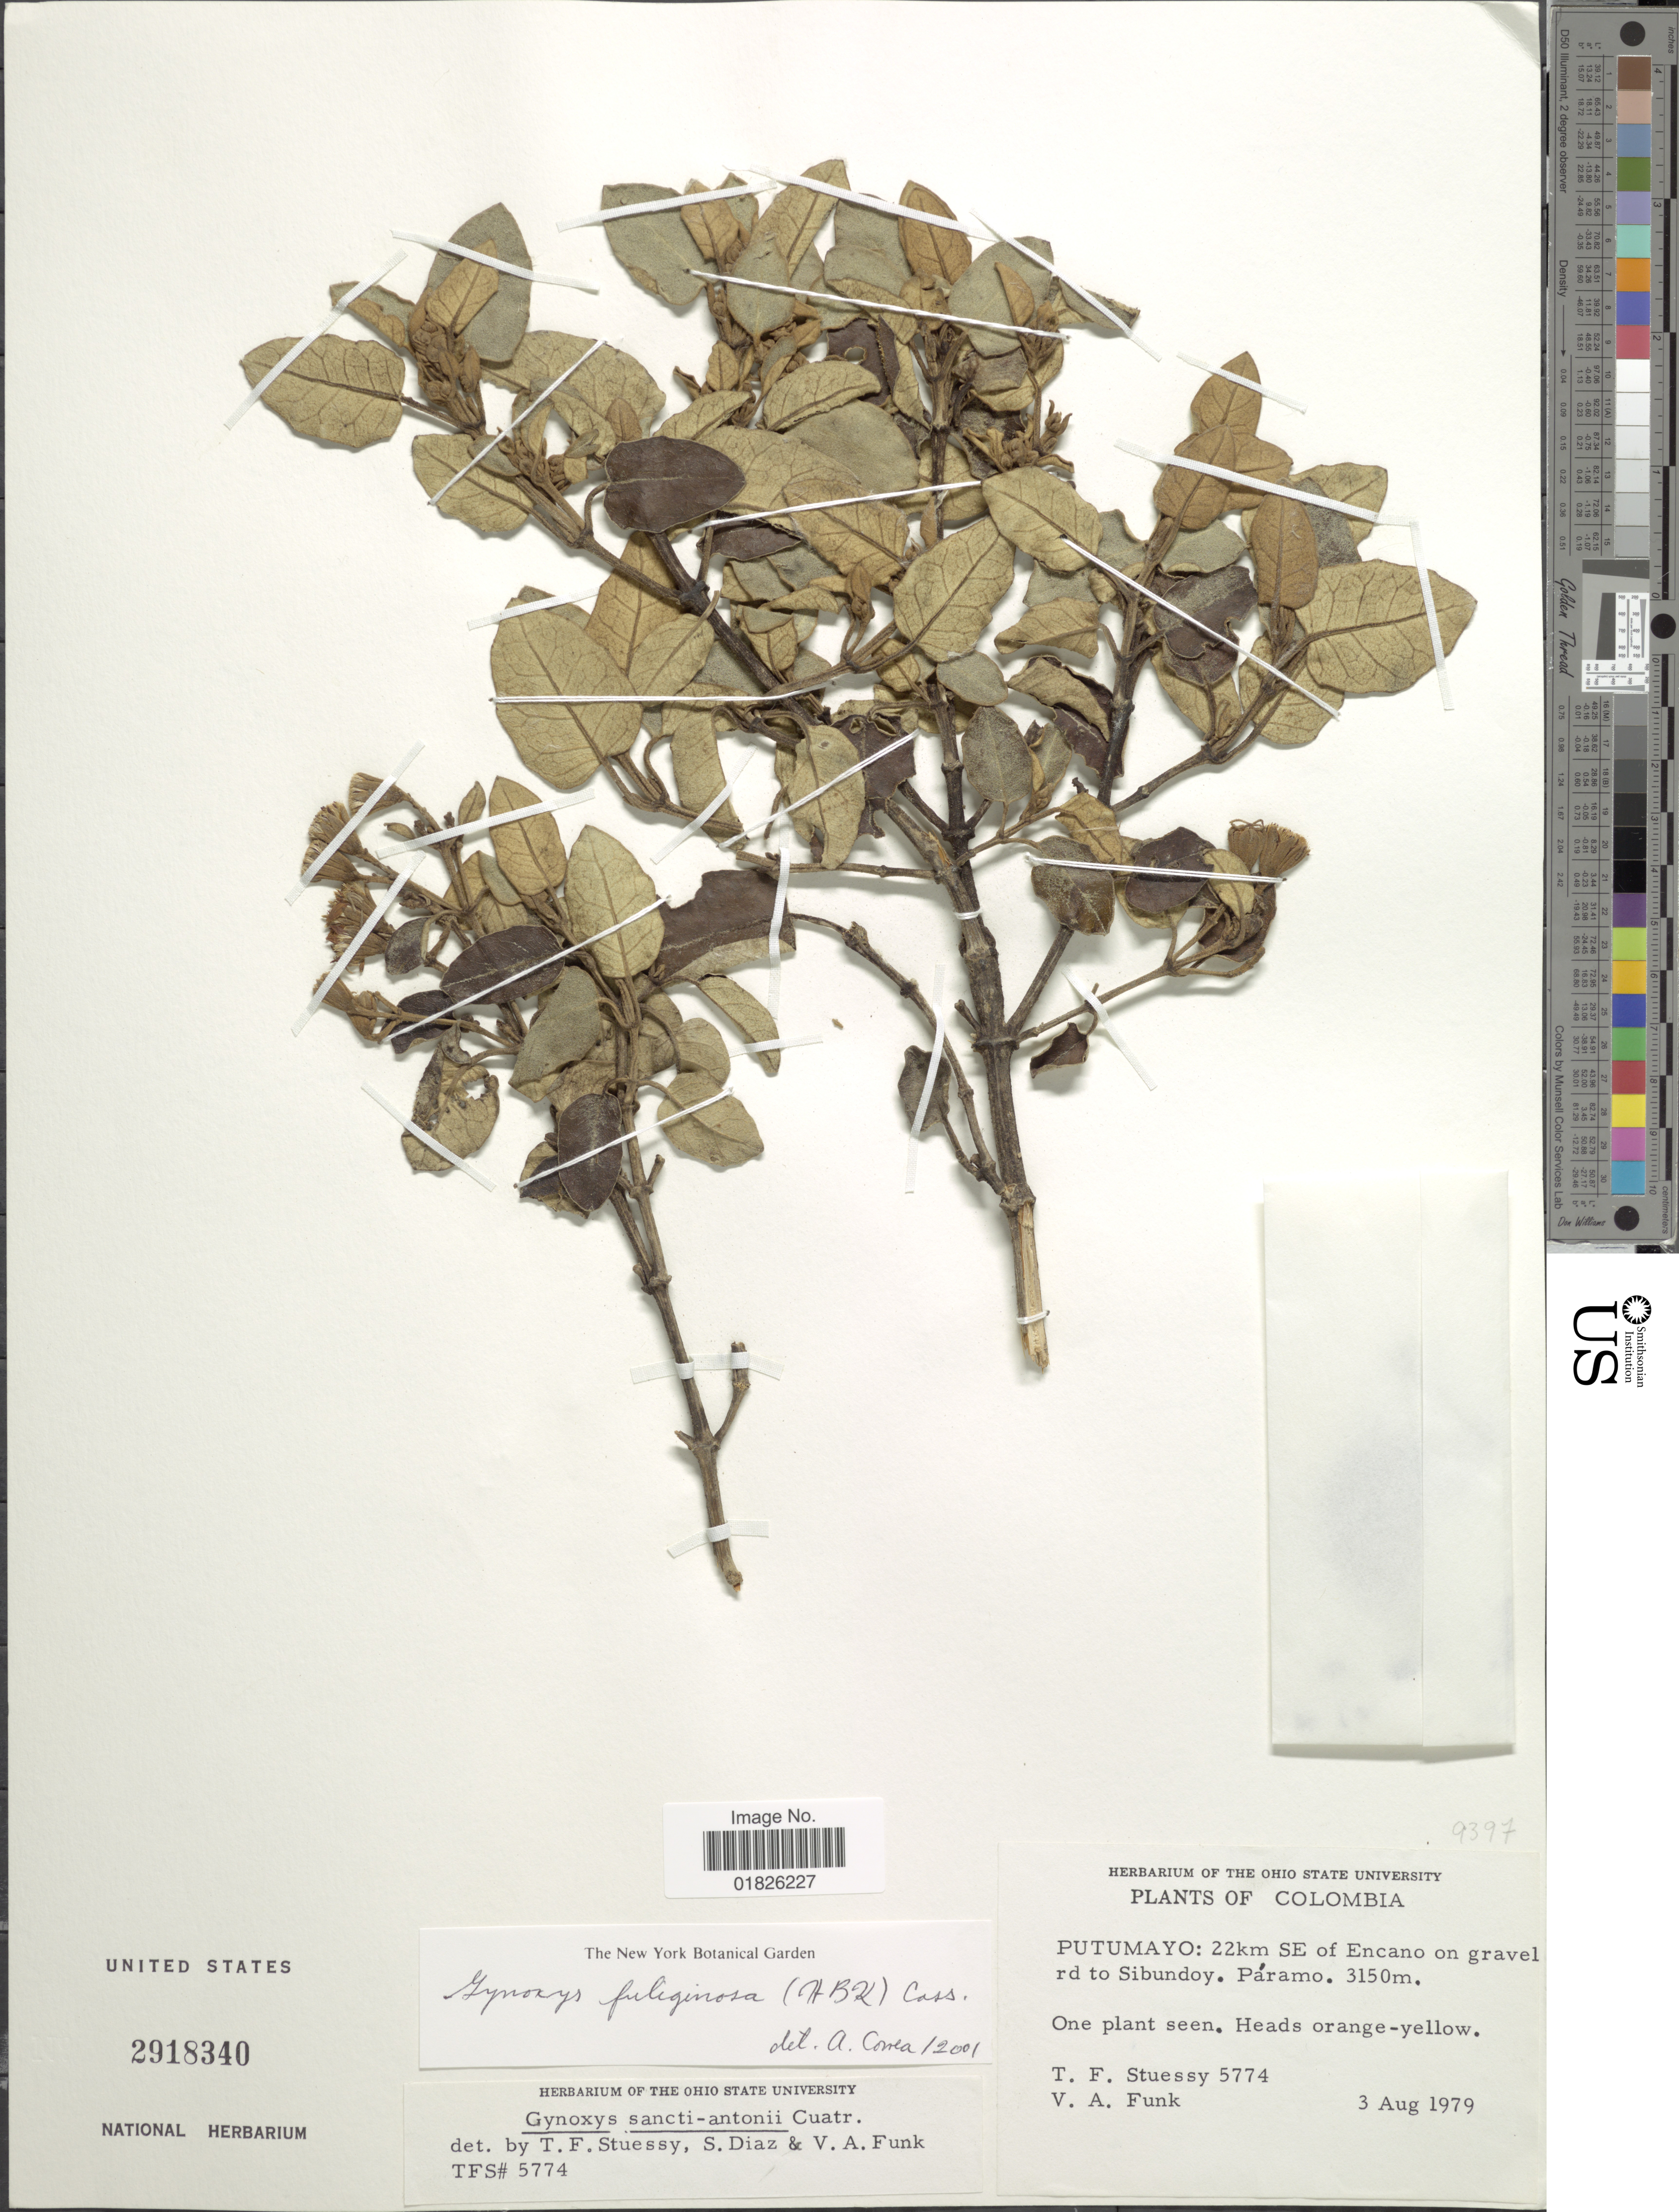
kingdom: Plantae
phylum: Tracheophyta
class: Magnoliopsida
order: Asterales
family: Asteraceae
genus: Gynoxys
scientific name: Gynoxys fuliginosa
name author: Cass.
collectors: T. Stuessy & V. Funk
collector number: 5774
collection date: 1979-08-03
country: Colombia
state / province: Putumayo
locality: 22 km SE of Encano on gravel rd to Sibundoy, Paramo.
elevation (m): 3150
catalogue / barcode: US 2918340